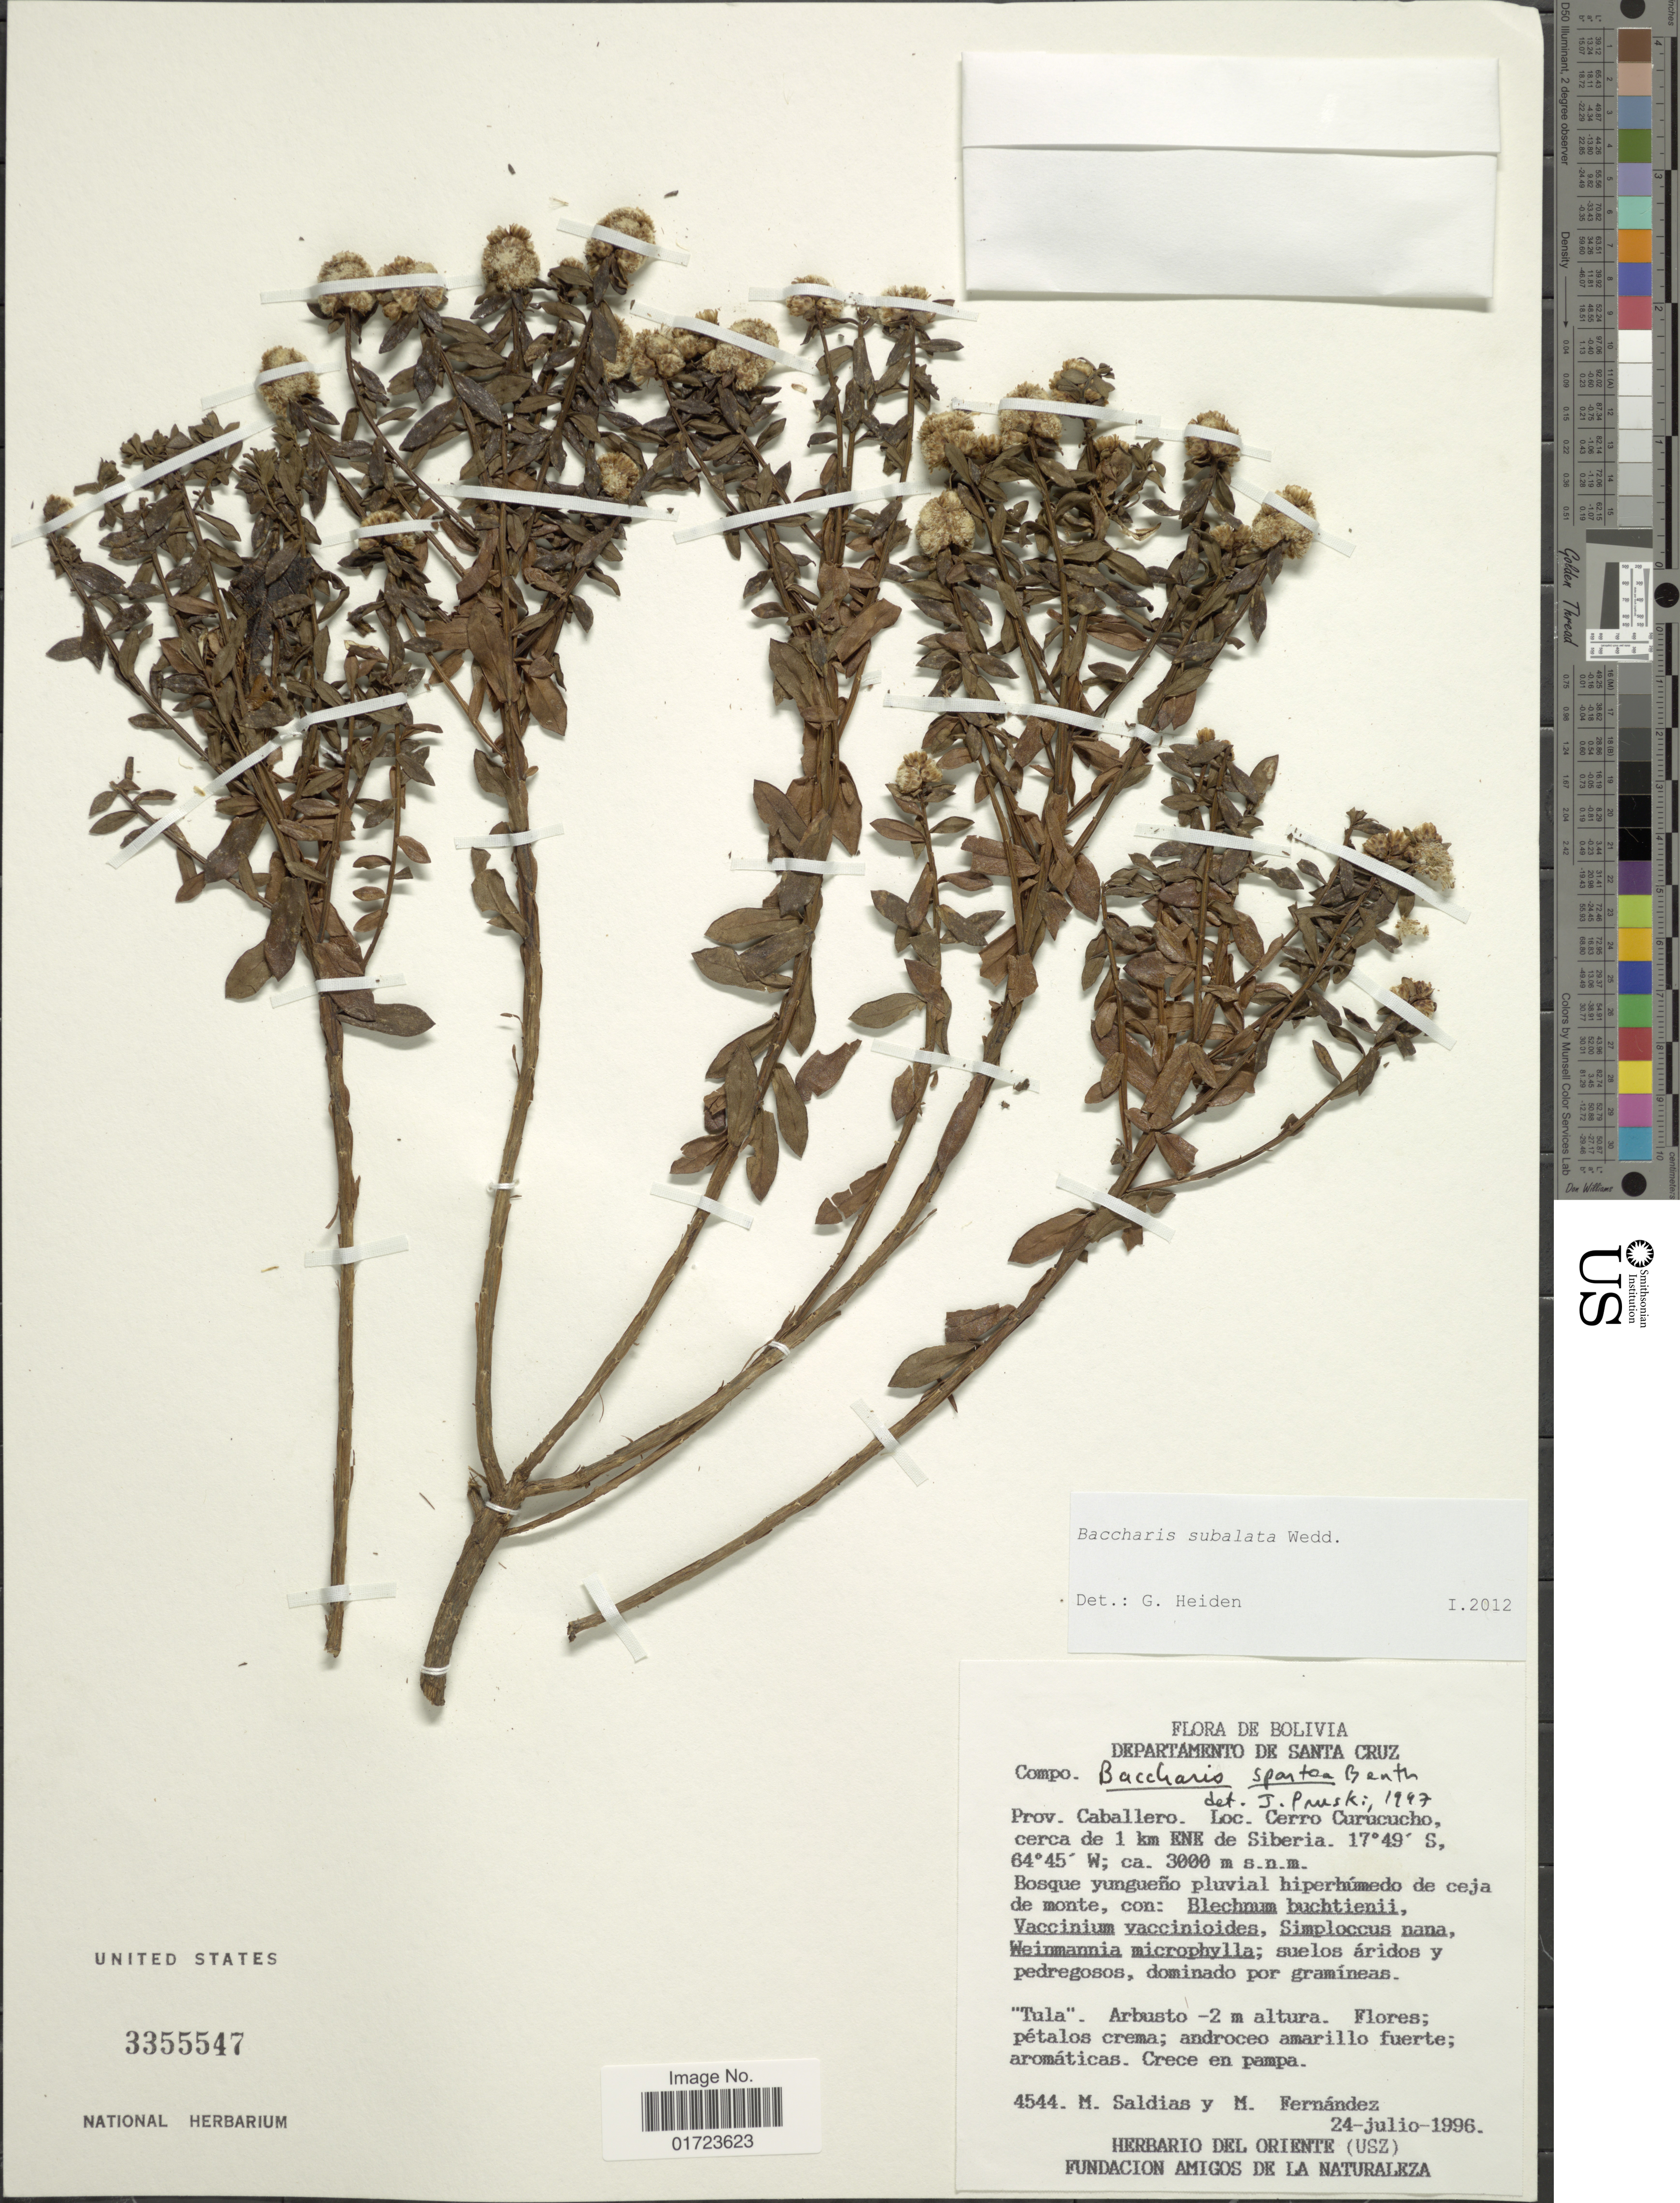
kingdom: Plantae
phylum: Tracheophyta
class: Magnoliopsida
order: Asterales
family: Asteraceae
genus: Baccharis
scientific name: Baccharis subalata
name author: Wedd.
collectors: M. Saldias & M. Fernández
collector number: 4544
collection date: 1996-07-24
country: Bolivia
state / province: Santa Cruz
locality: Departamento de Santa Cruz. Prov. Caballero. Loc. Cerro Curucucho, cerca de 1 km ENE de Siberia.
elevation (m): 3000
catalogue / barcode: US 3355547